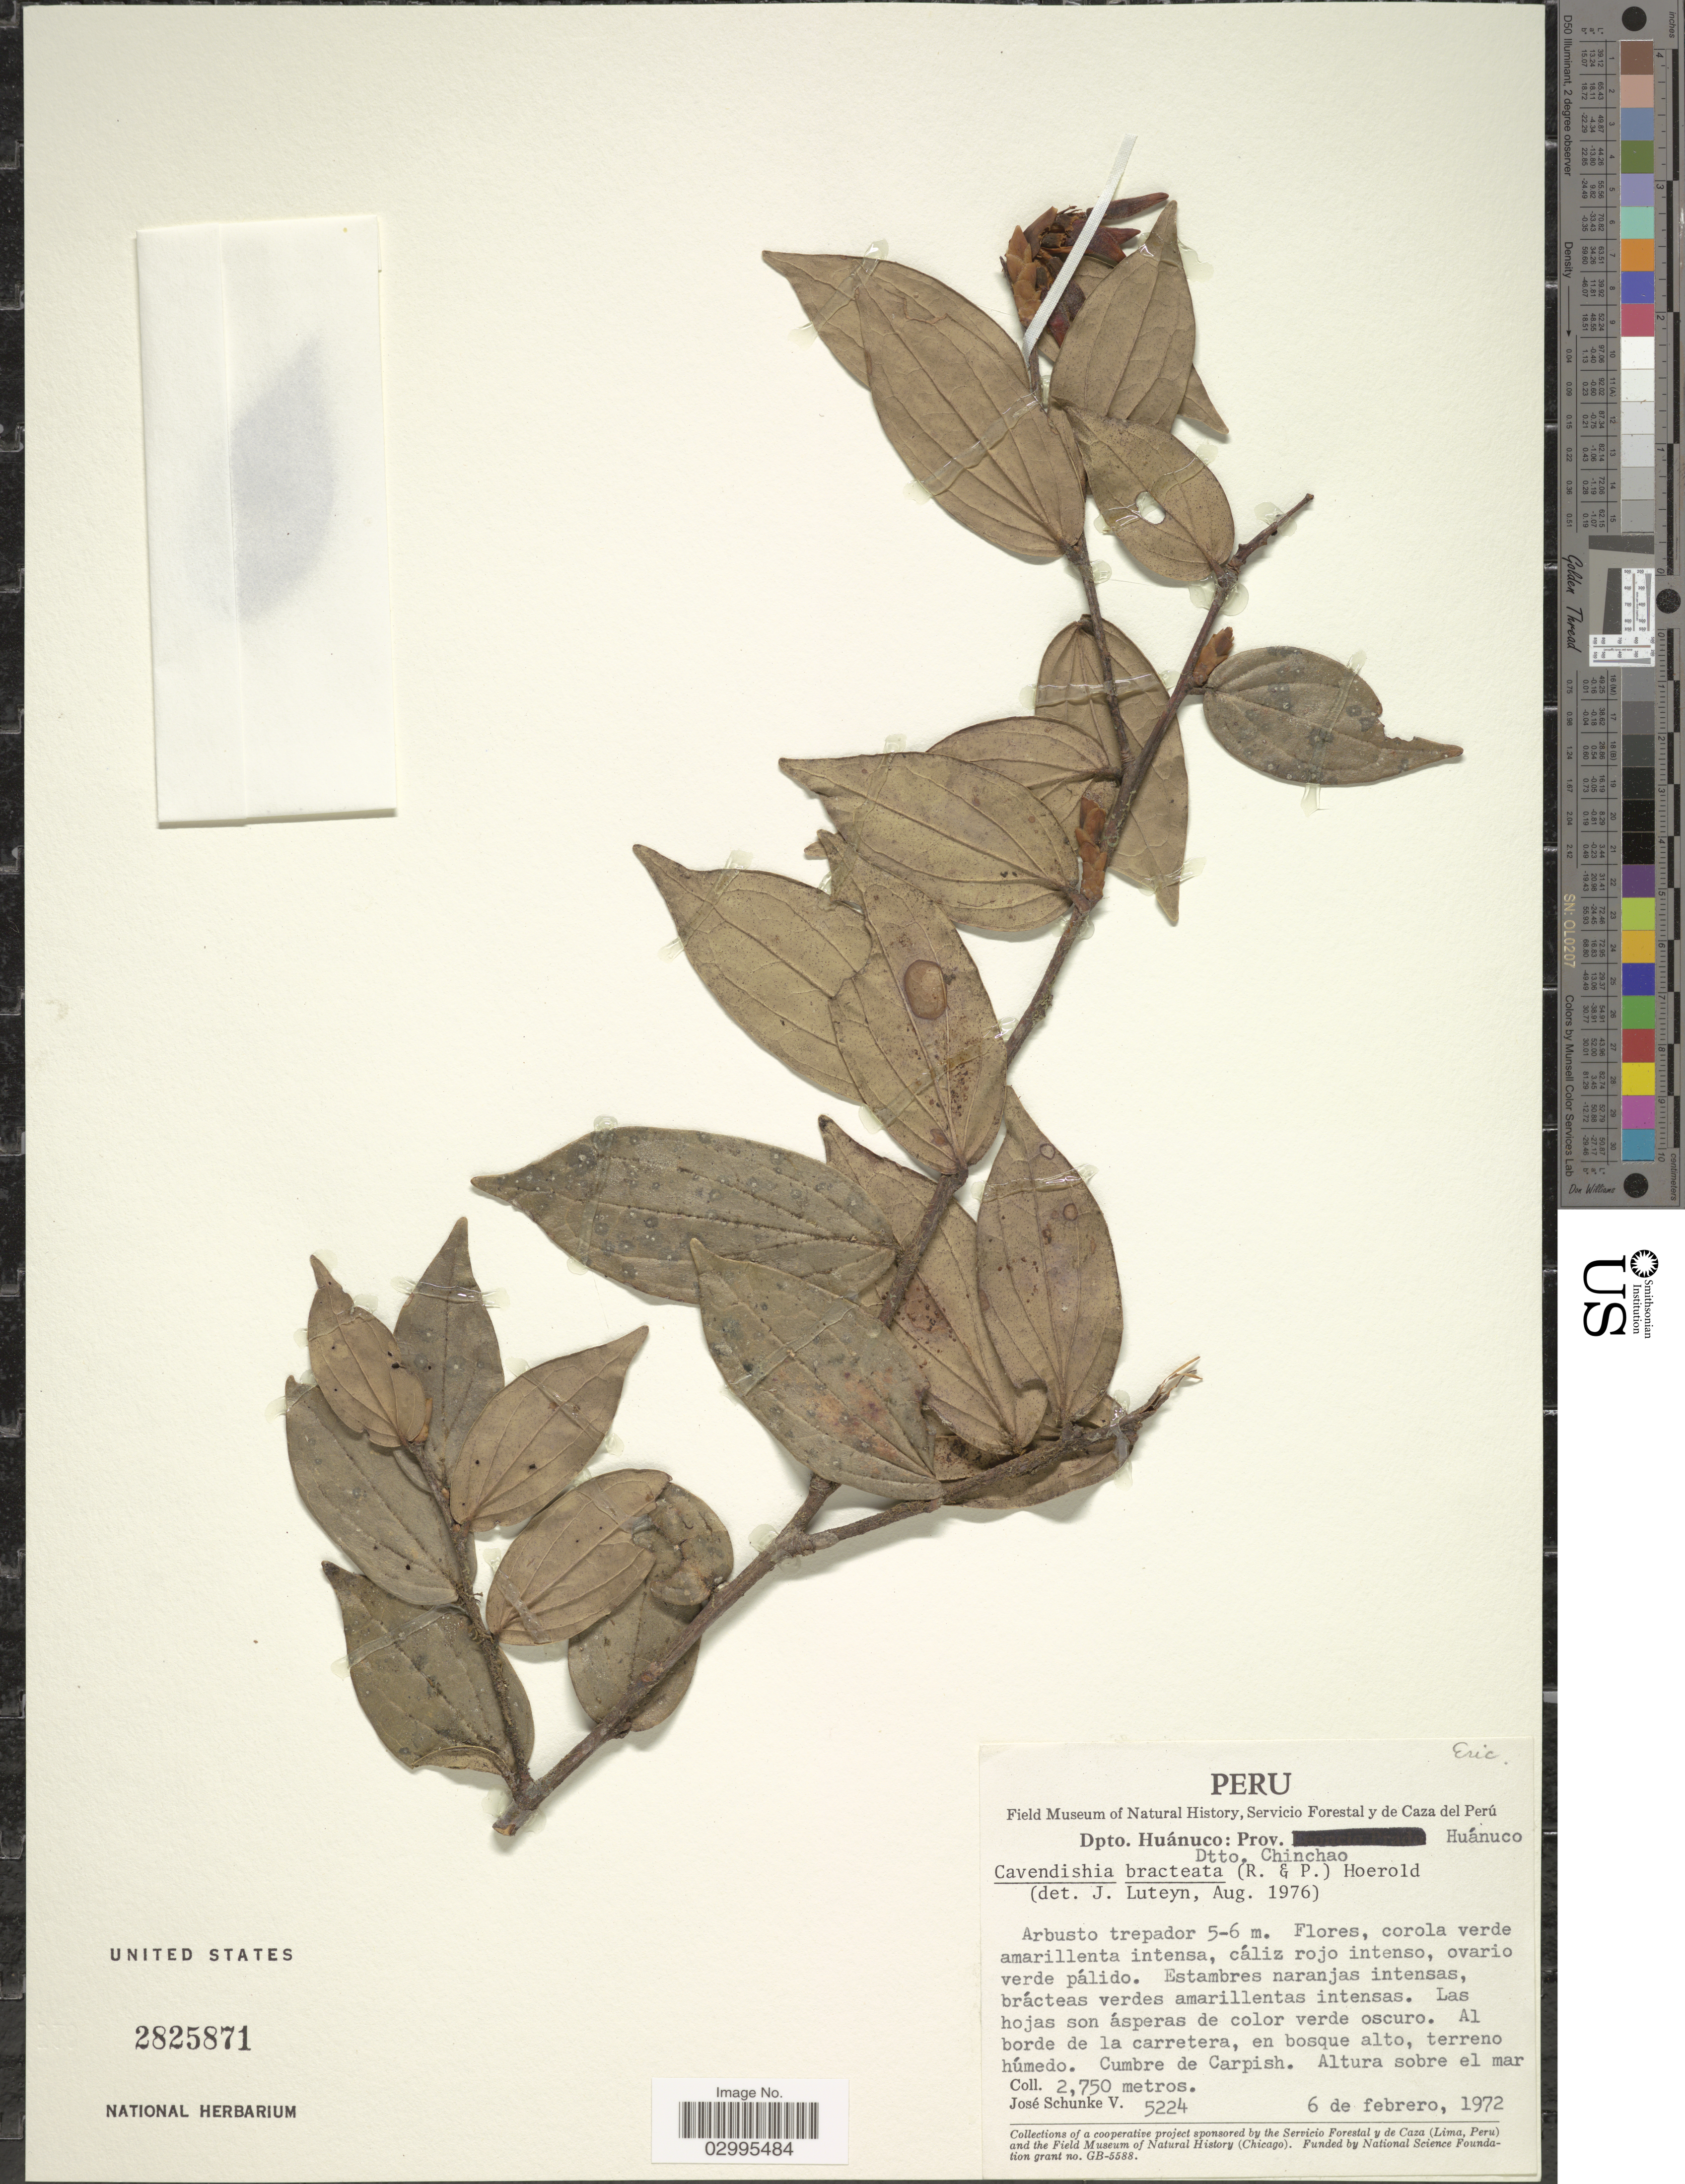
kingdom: Plantae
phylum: Tracheophyta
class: Magnoliopsida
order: Ericales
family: Ericaceae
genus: Cavendishia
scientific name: Cavendishia bracteata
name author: (Ruiz & Pav. ex J. St.-Hil.) Hoerold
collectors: J. Schunke Vigo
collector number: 5224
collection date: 1972-02-06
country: Peru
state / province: Huánuco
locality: Dpto. Huanucó: Dtto. Chinchao. Al borde de la carretera, en bosque alto, terreno húmedo. Cumbre de Carpish.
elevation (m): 2750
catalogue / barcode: US 2825871